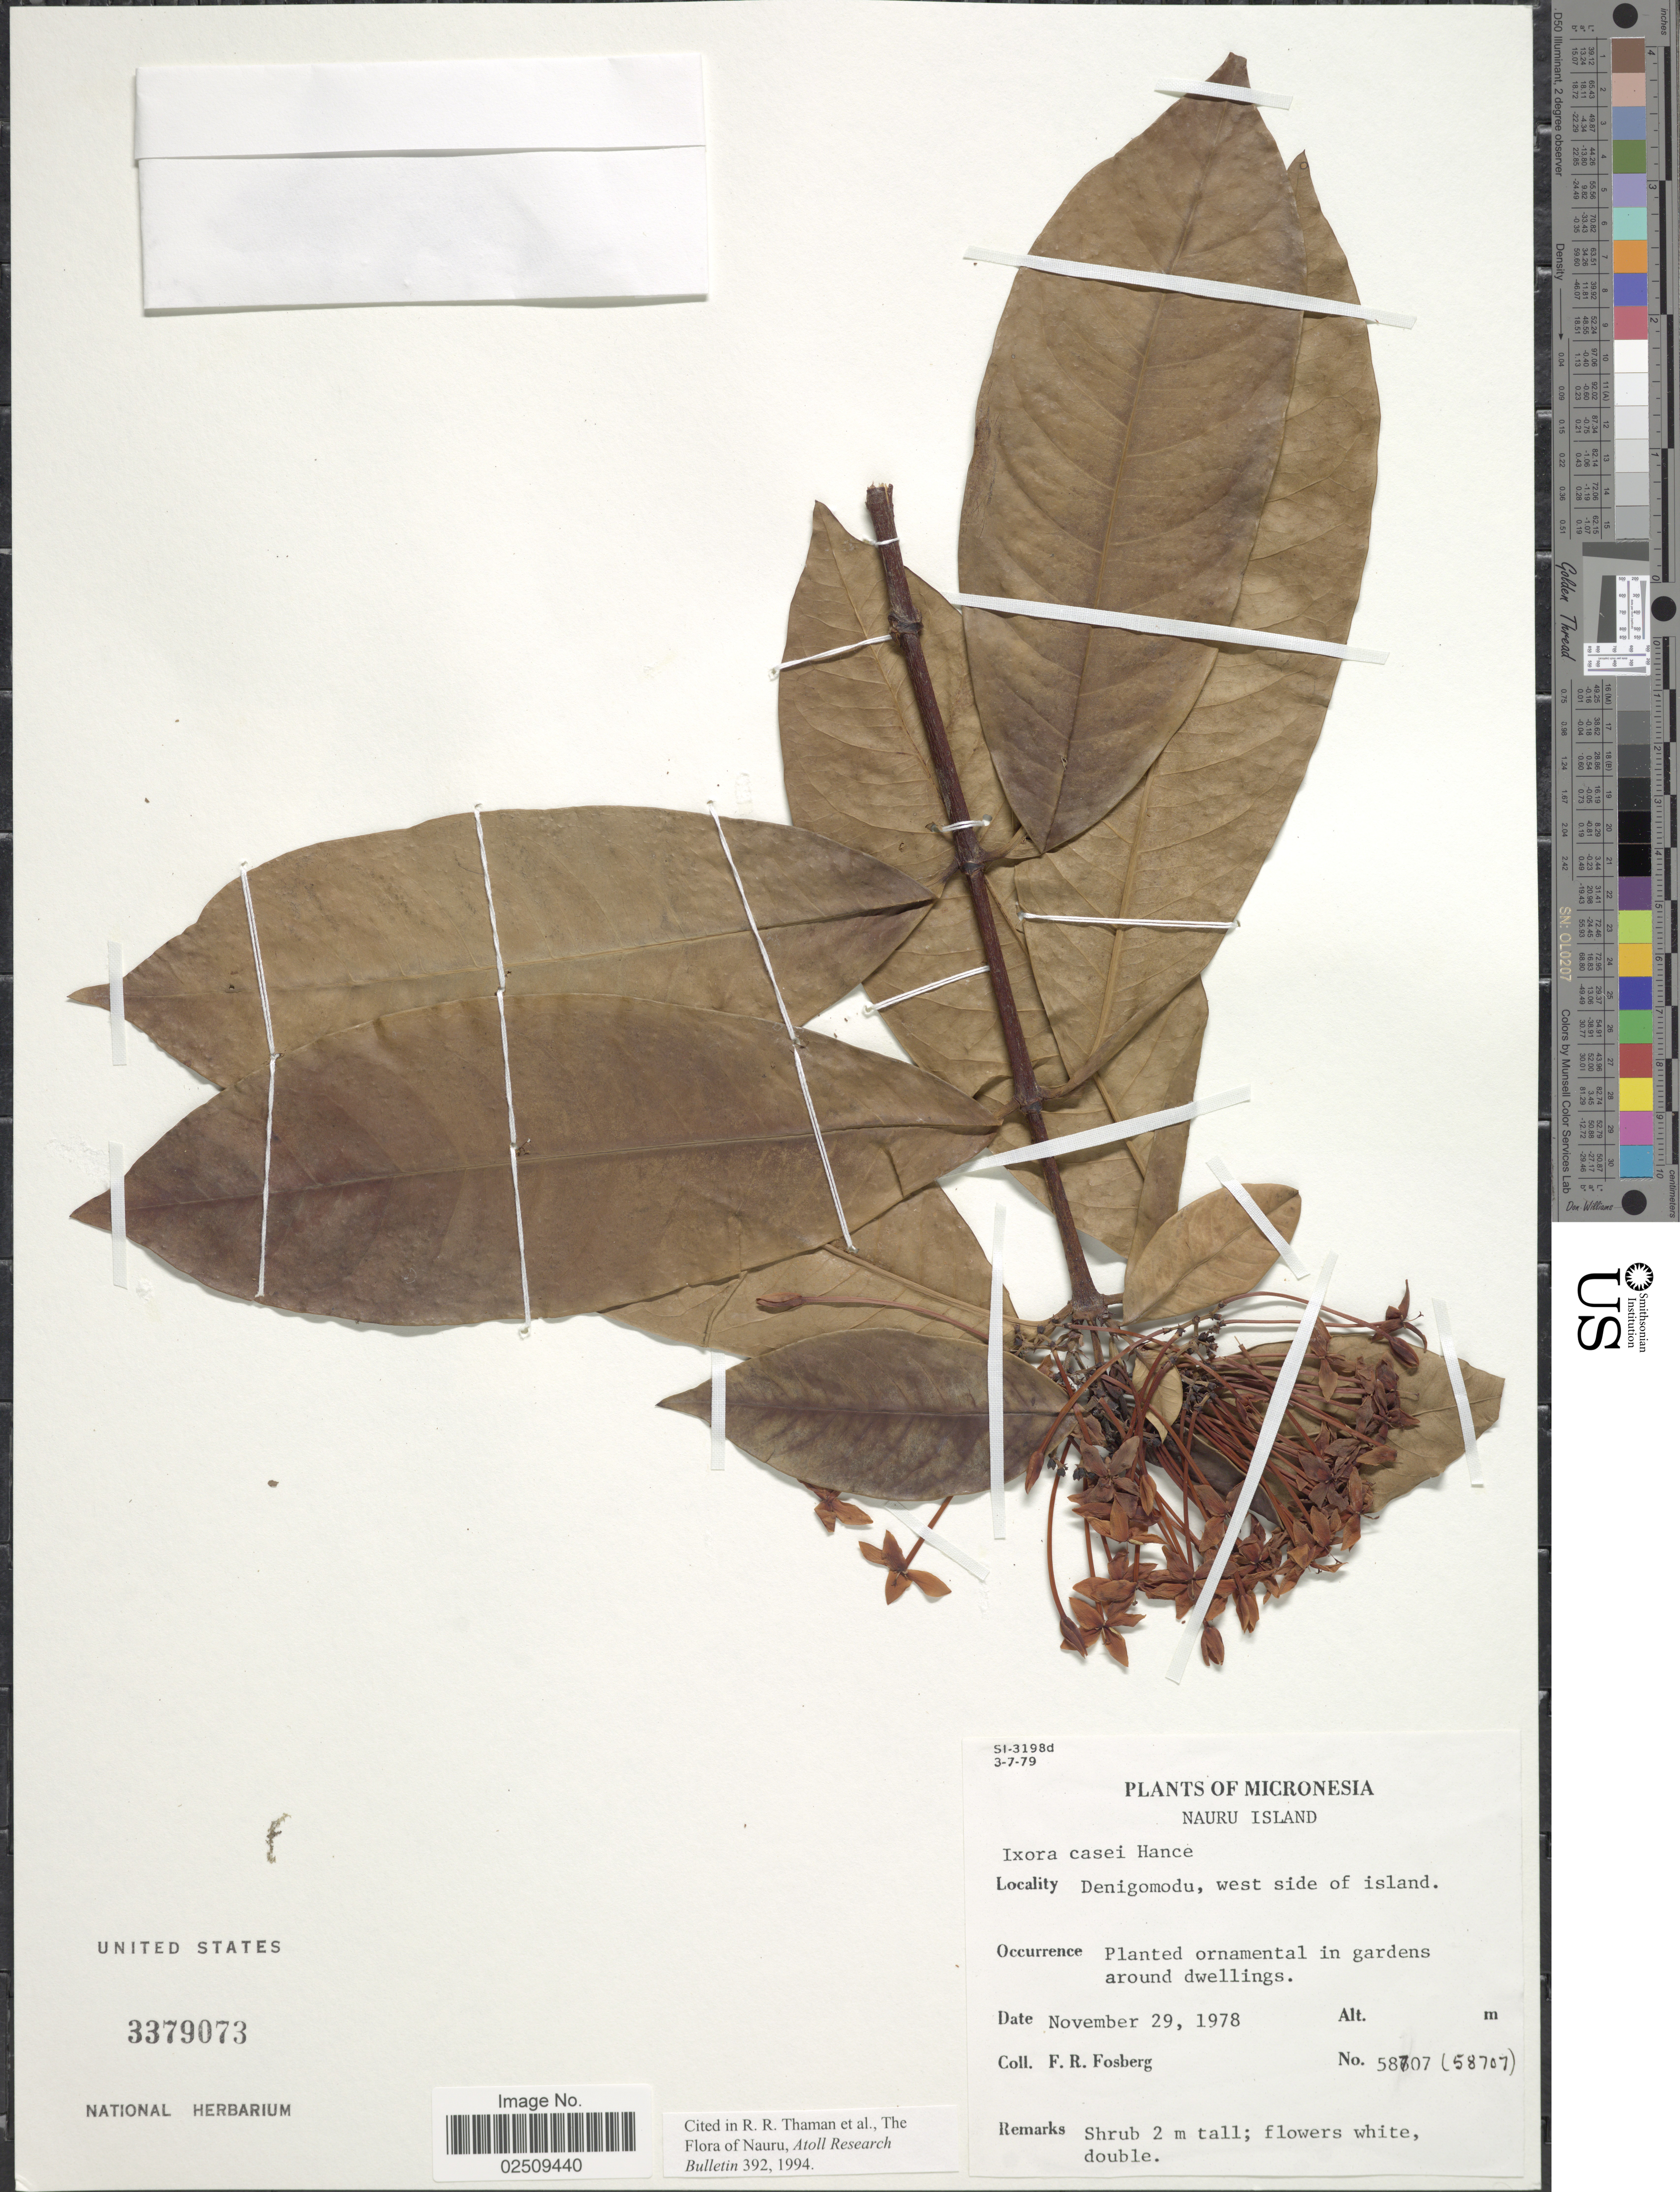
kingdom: Plantae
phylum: Tracheophyta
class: Magnoliopsida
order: Gentianales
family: Rubiaceae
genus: Ixora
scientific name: Ixora casei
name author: Hance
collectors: F. R. Fosberg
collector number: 58707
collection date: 1978-11-29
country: Micronesia, Federated States of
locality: Nauru Island, Denigomodu, west side of island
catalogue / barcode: US 3379073